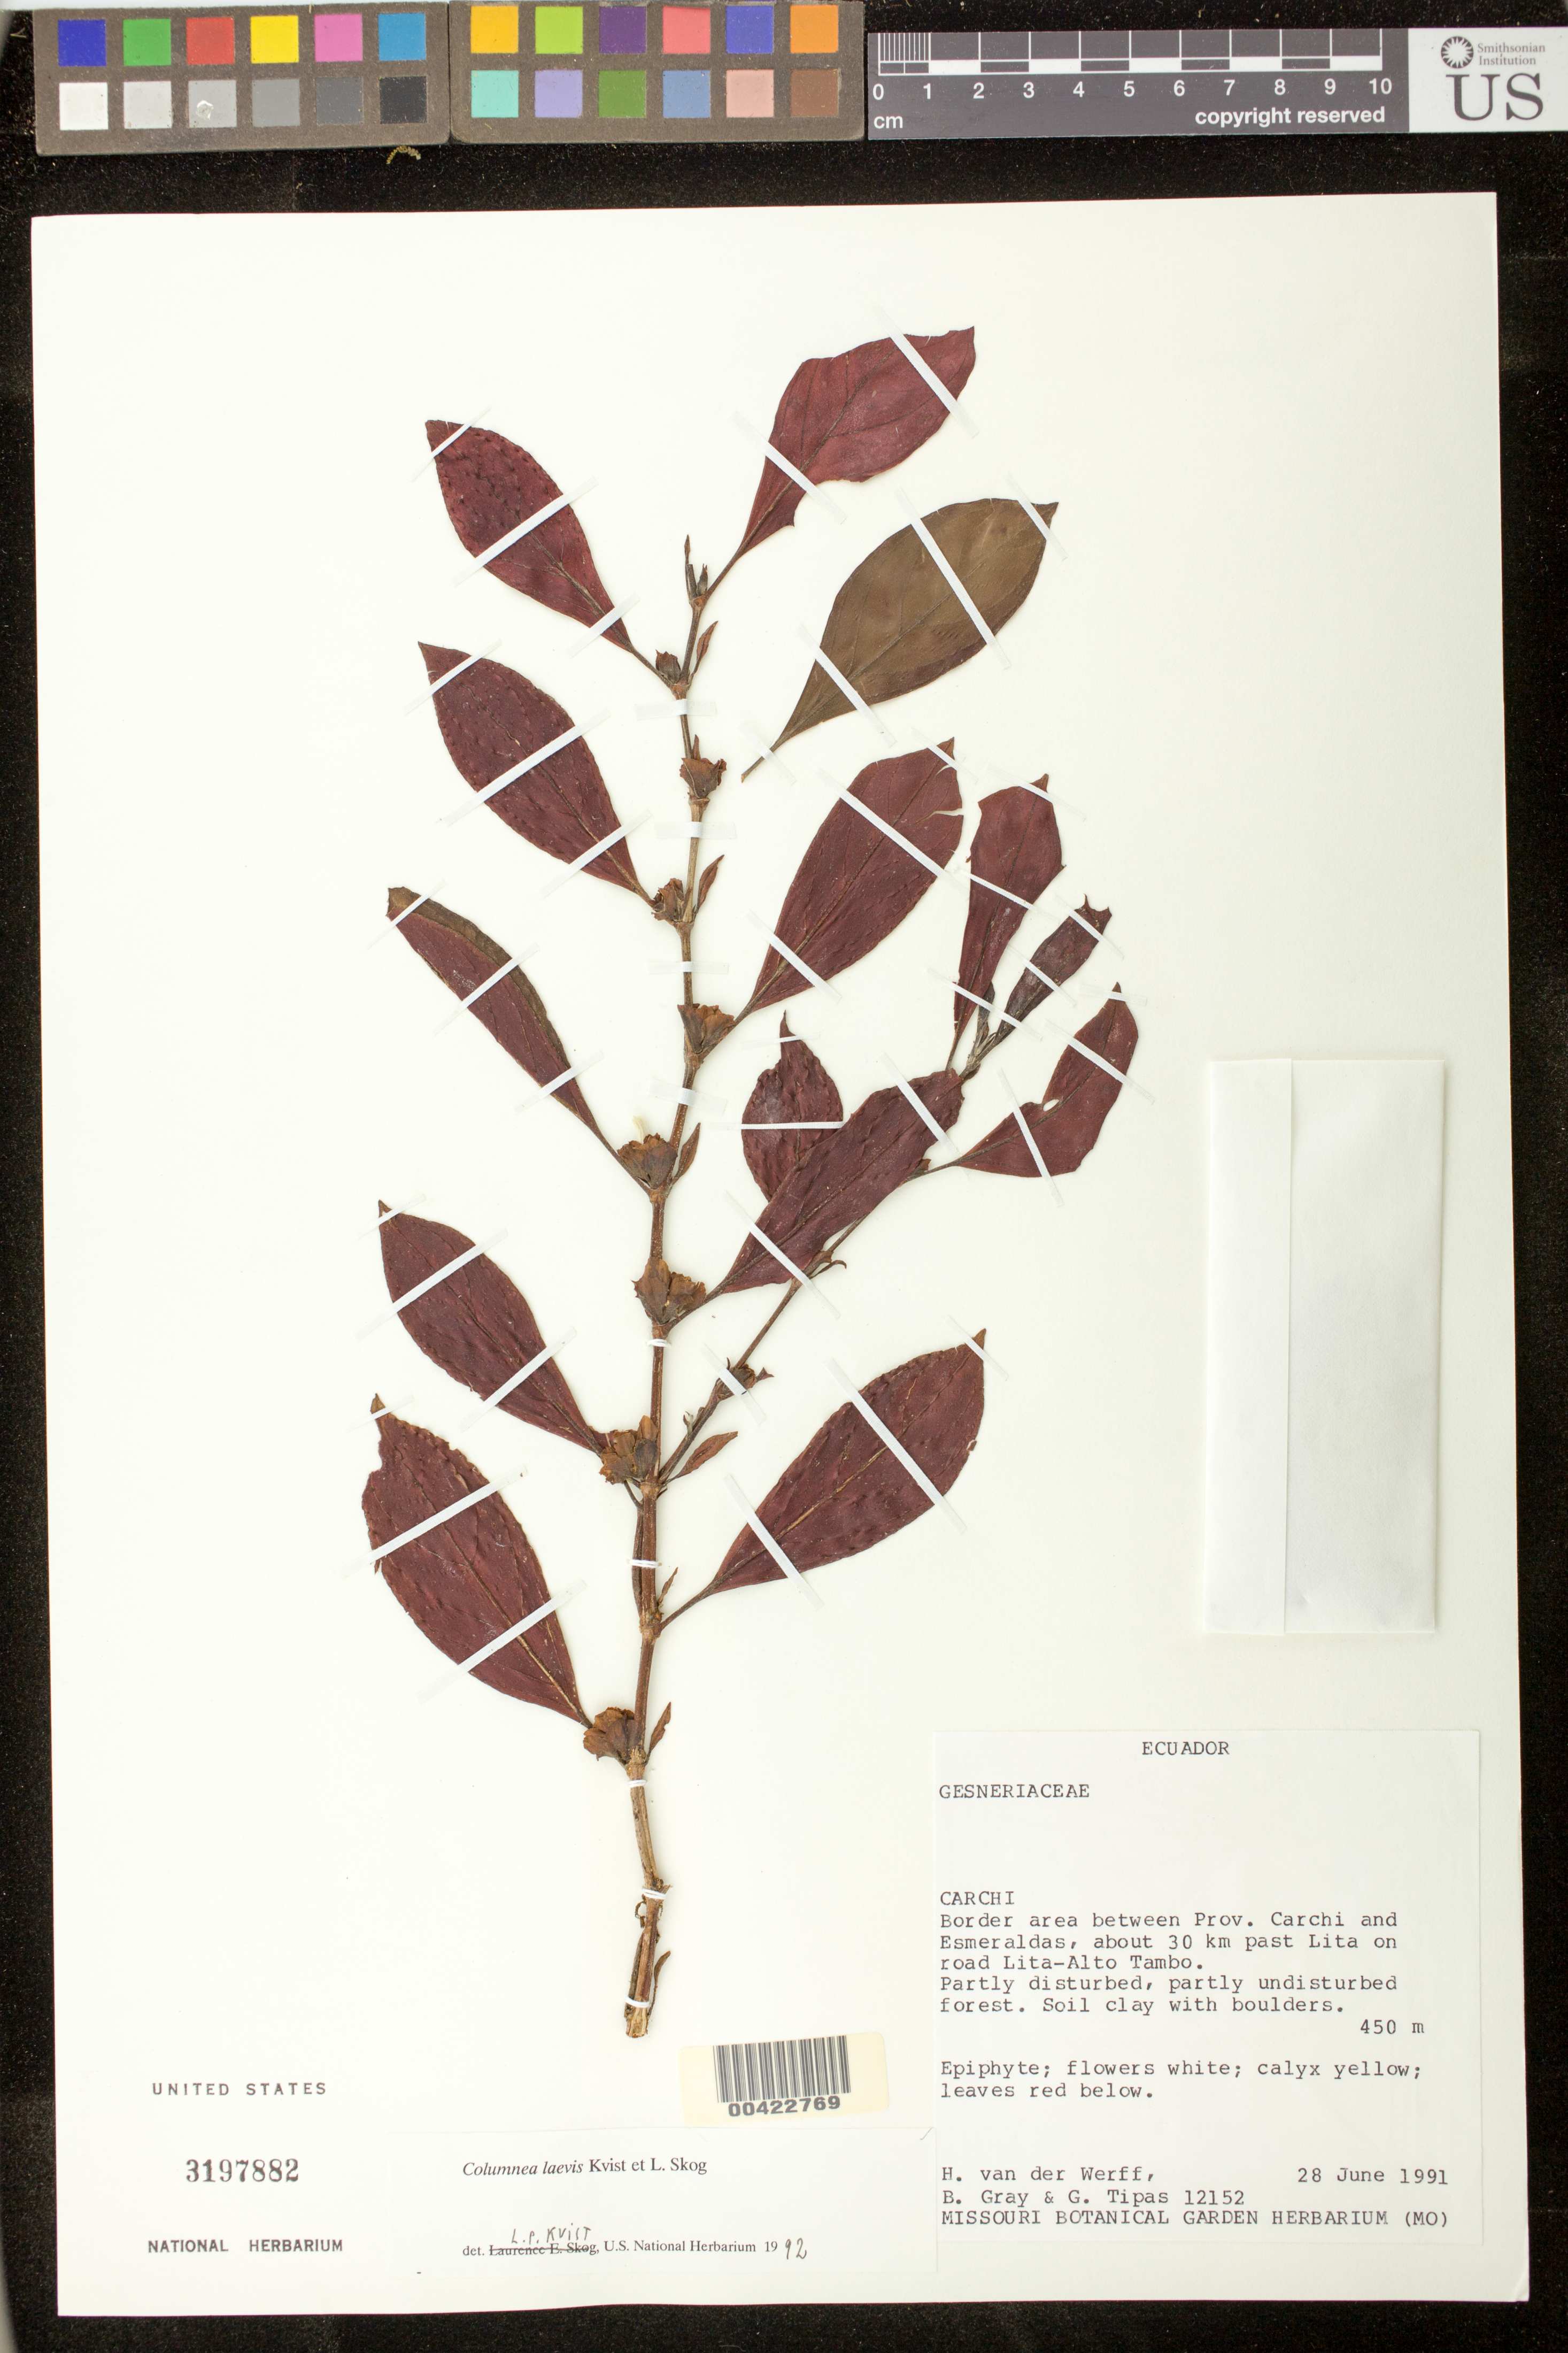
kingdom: Plantae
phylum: Tracheophyta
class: Magnoliopsida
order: Lamiales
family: Gesneriaceae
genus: Columnea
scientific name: Columnea laevis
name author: L.P. Kvist & L.E. Skog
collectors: H. van der Werff, B. Gray & G. Tipas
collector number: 12152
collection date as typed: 28 Jun 1991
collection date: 1991-06-28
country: Ecuador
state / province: Carchi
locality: On road from Lita to Alto Tambo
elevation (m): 450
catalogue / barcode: US 3197882